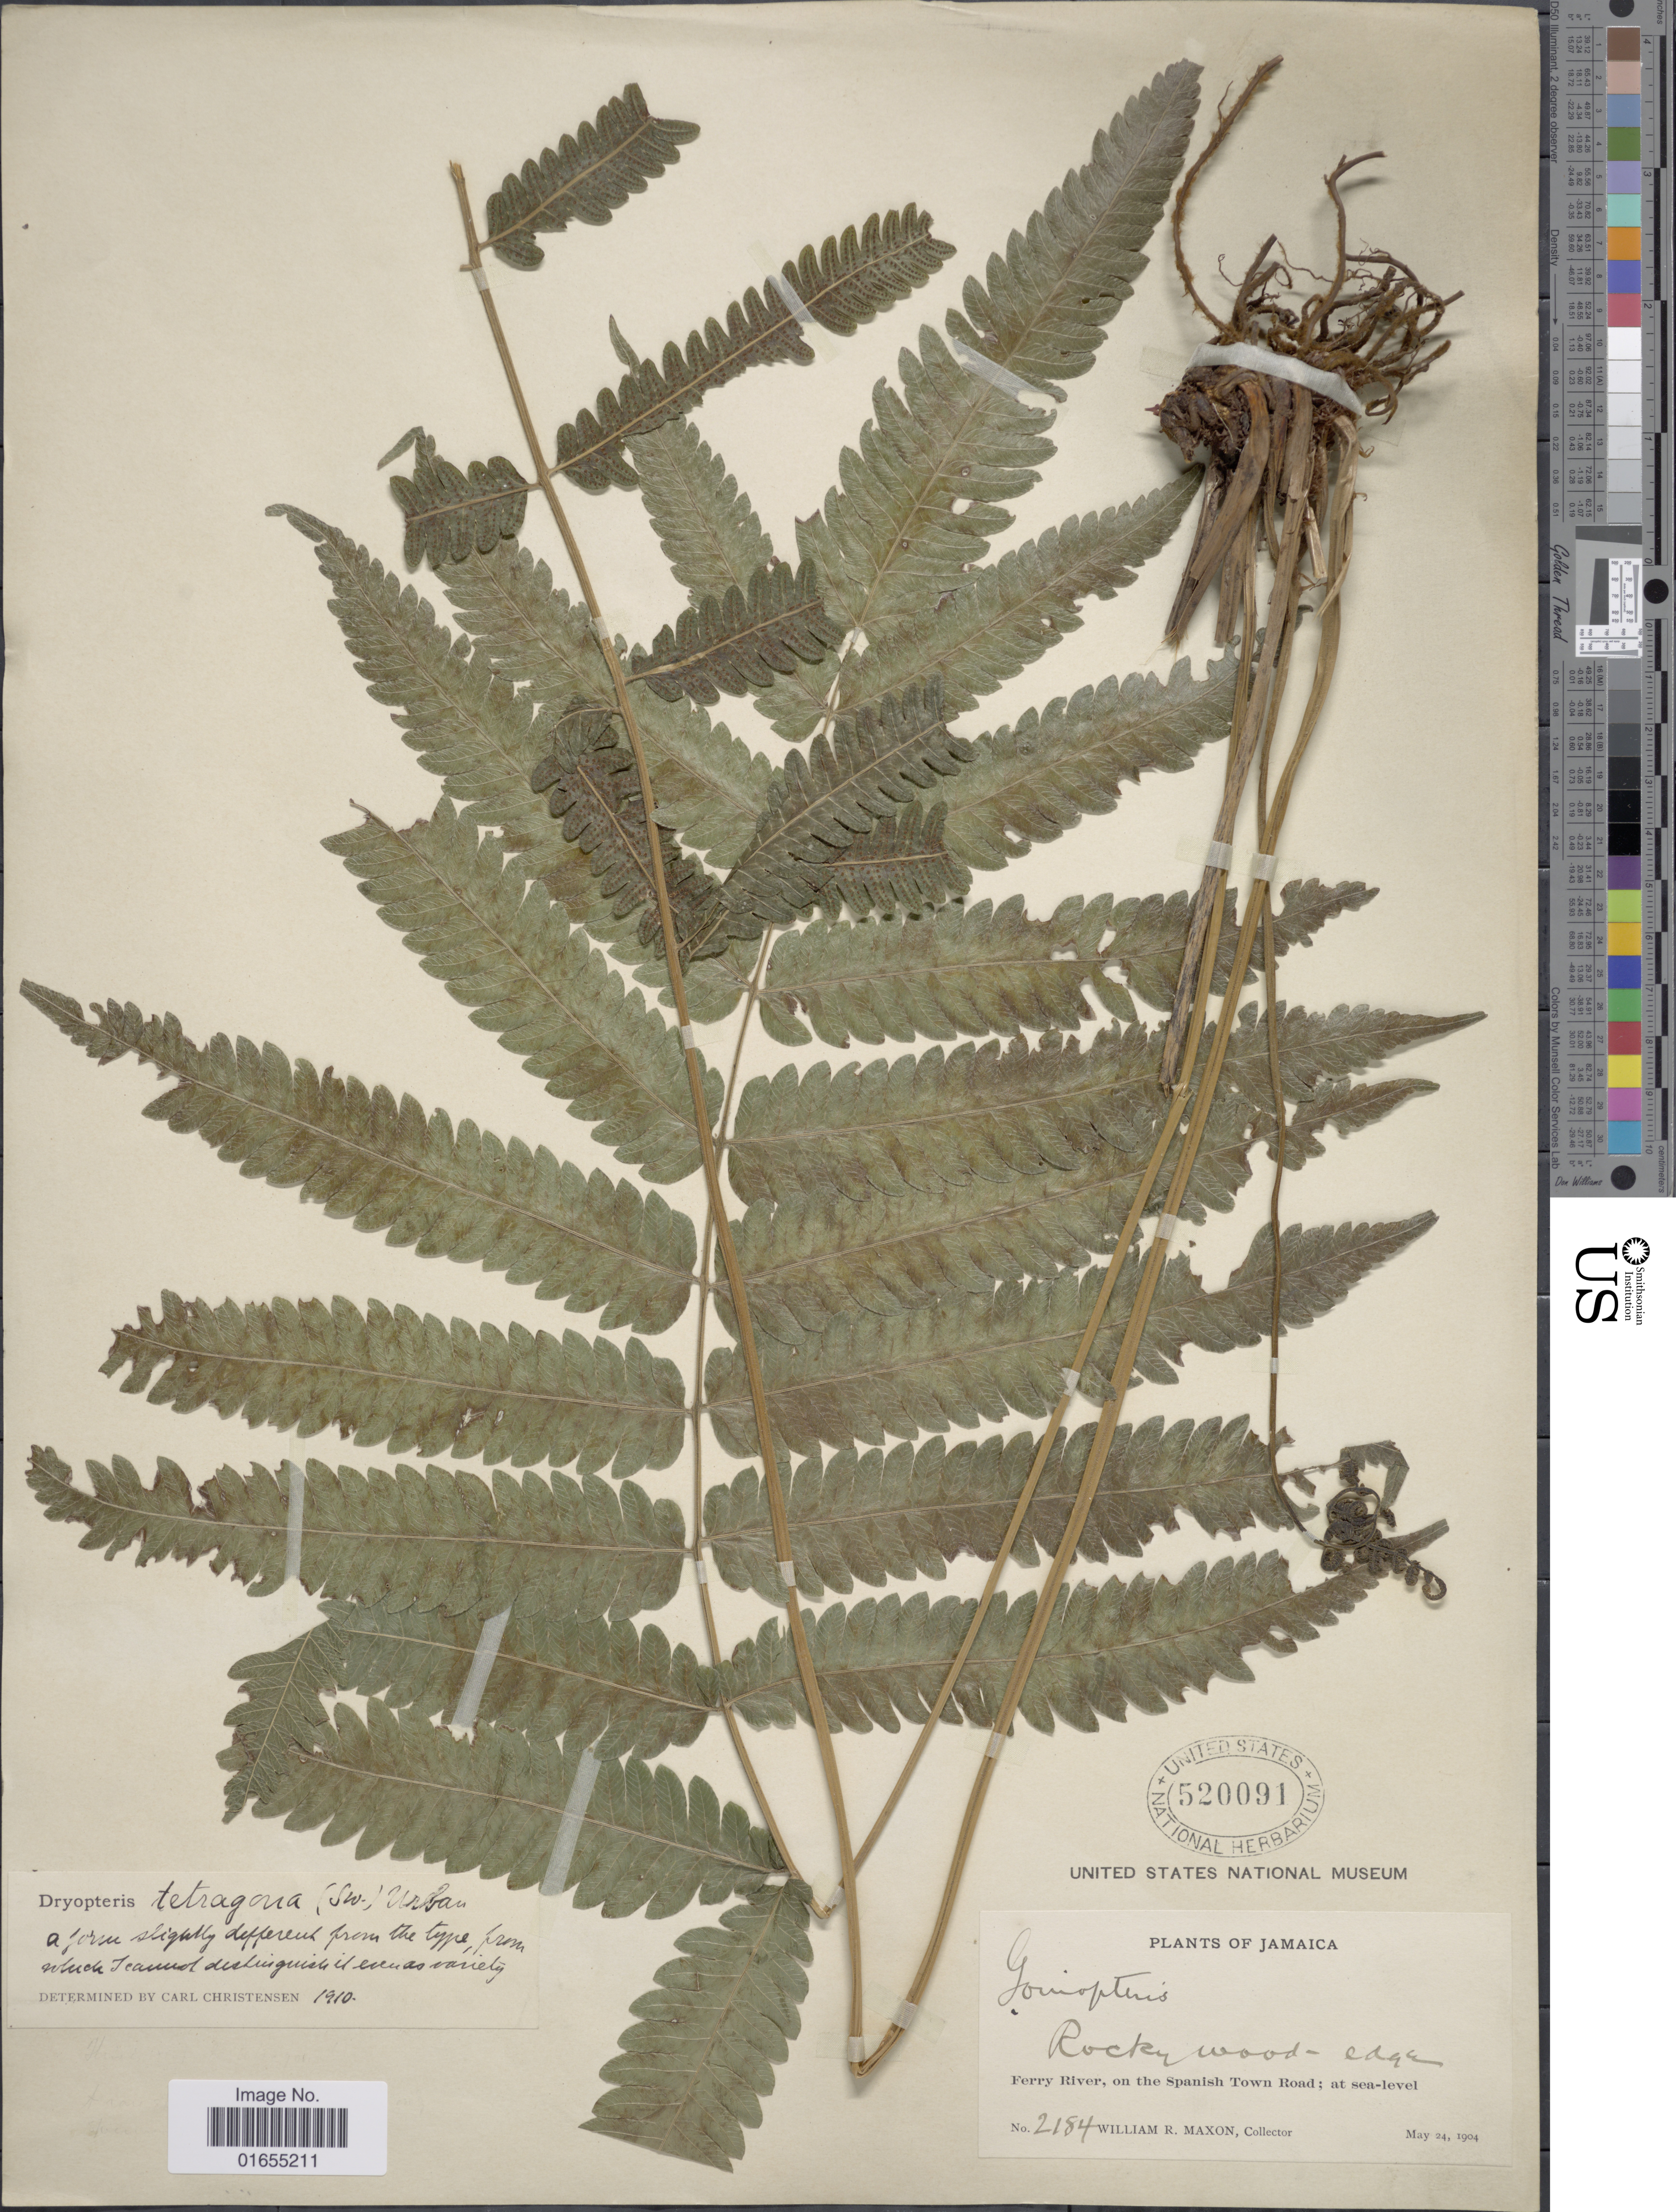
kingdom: Plantae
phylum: Tracheophyta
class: Polypodiopsida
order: Polypodiales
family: Thelypteridaceae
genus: Goniopteris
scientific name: Goniopteris subtetragona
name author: (Link) Vareschi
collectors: W. R. Maxon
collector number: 2184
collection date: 1904-05-24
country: Jamaica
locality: Ferry River, on the Spanish Town Road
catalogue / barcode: US 520091